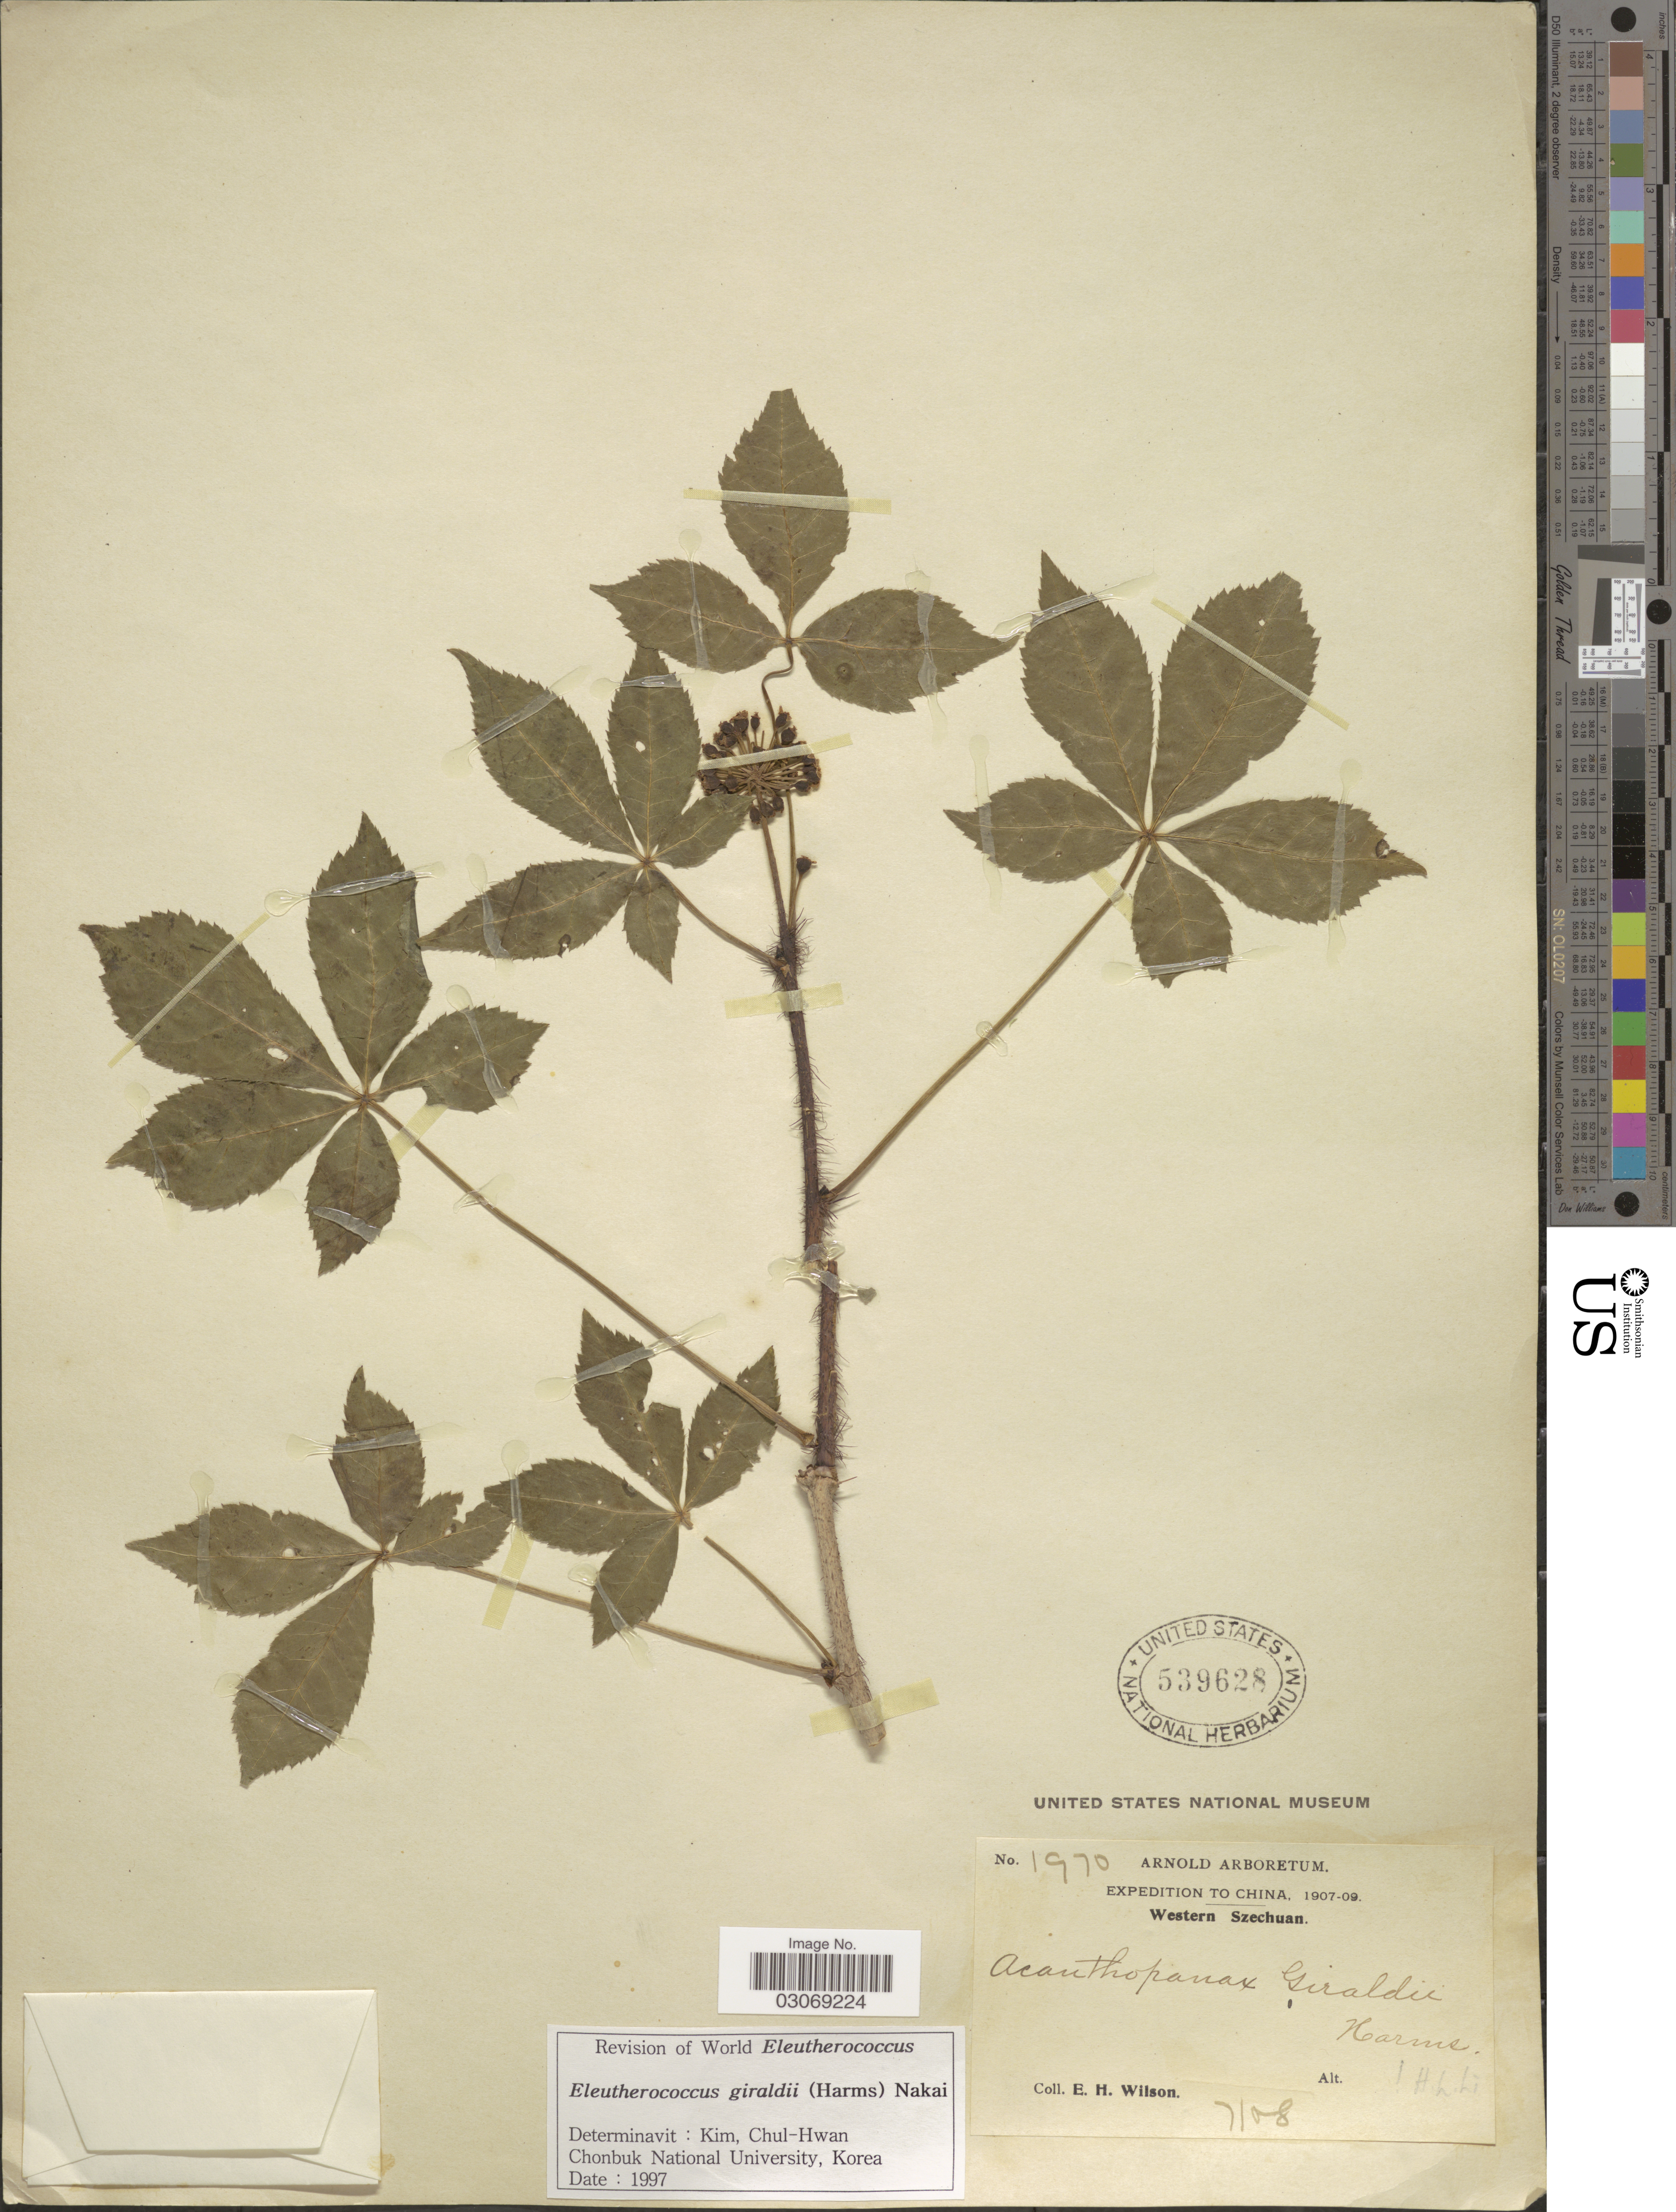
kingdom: Plantae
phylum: Tracheophyta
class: Magnoliopsida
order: Apiales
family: Araliaceae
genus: Eleutherococcus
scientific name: Eleutherococcus giraldii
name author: (Harms) Nakai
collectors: E. Wilson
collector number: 1970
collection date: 1908-07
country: China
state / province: Sichuan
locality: Western Szechuan.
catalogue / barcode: US 539628